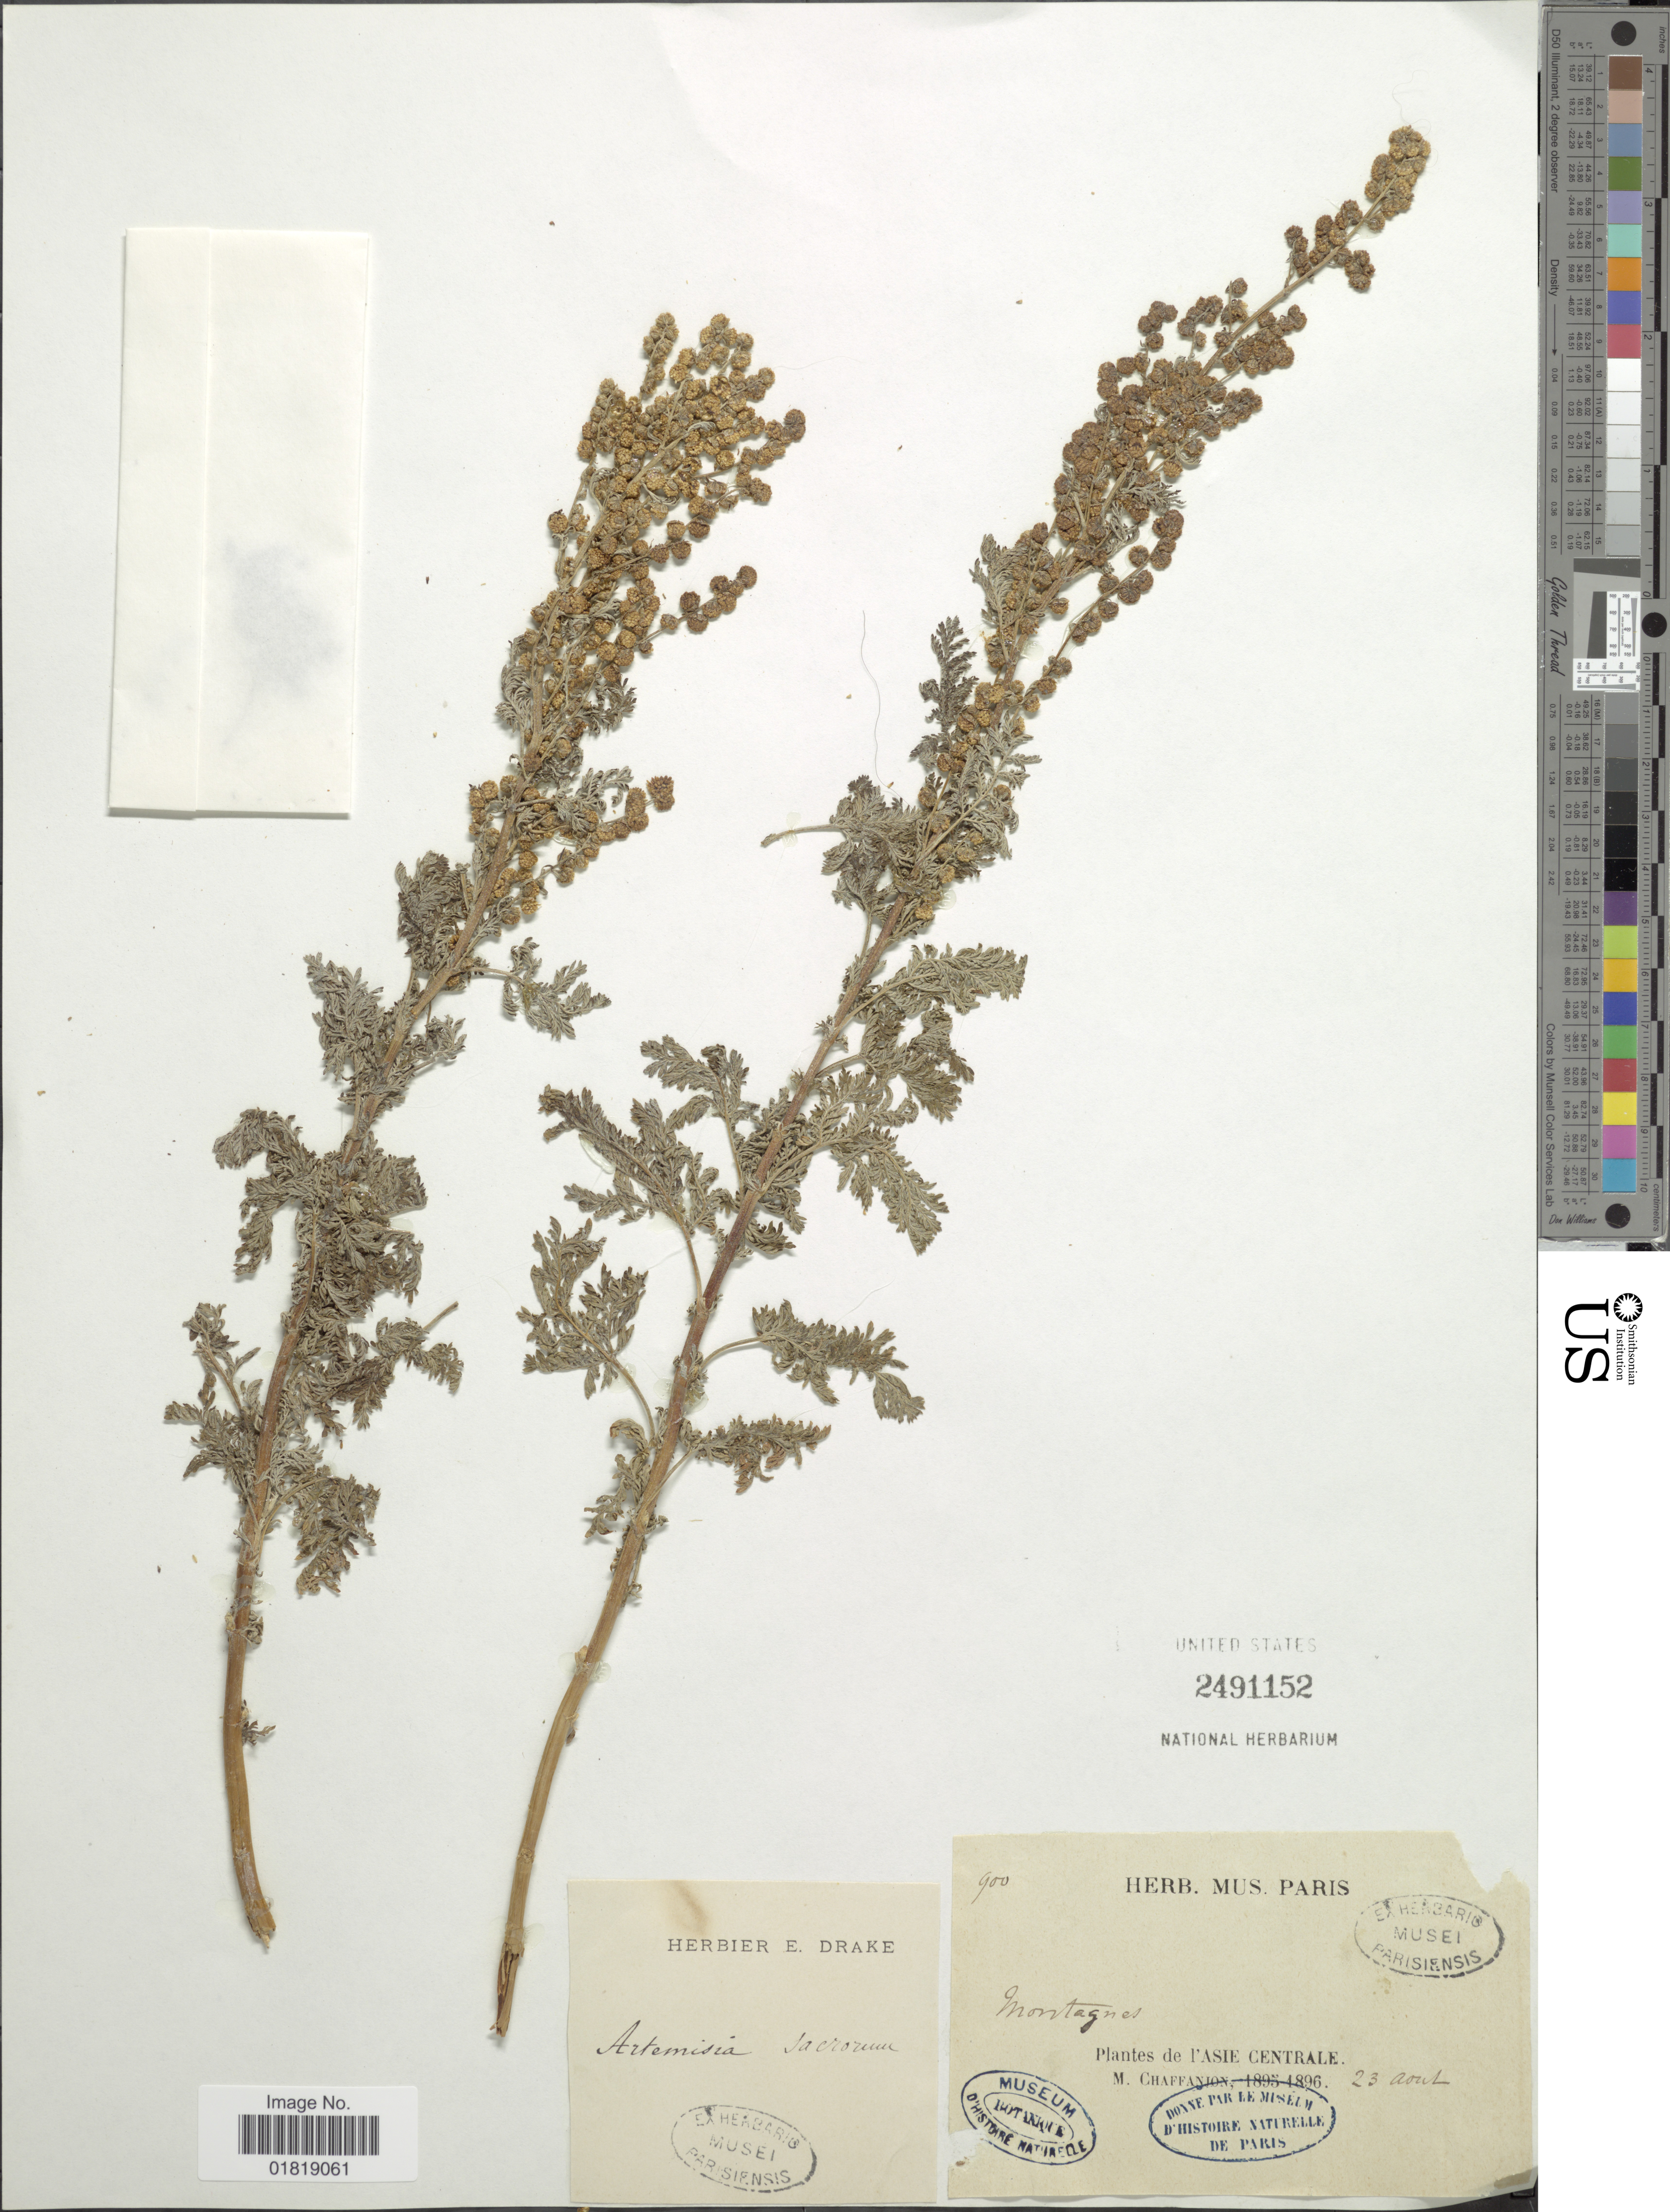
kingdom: Plantae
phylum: Tracheophyta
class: Magnoliopsida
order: Asterales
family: Asteraceae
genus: Artemisia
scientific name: Artemisia sacrorum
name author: Ledeb.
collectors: M. Chaffanjon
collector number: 900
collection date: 1895-08-23/1896-08-23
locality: I'Asie Centrale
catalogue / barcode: US 2491152